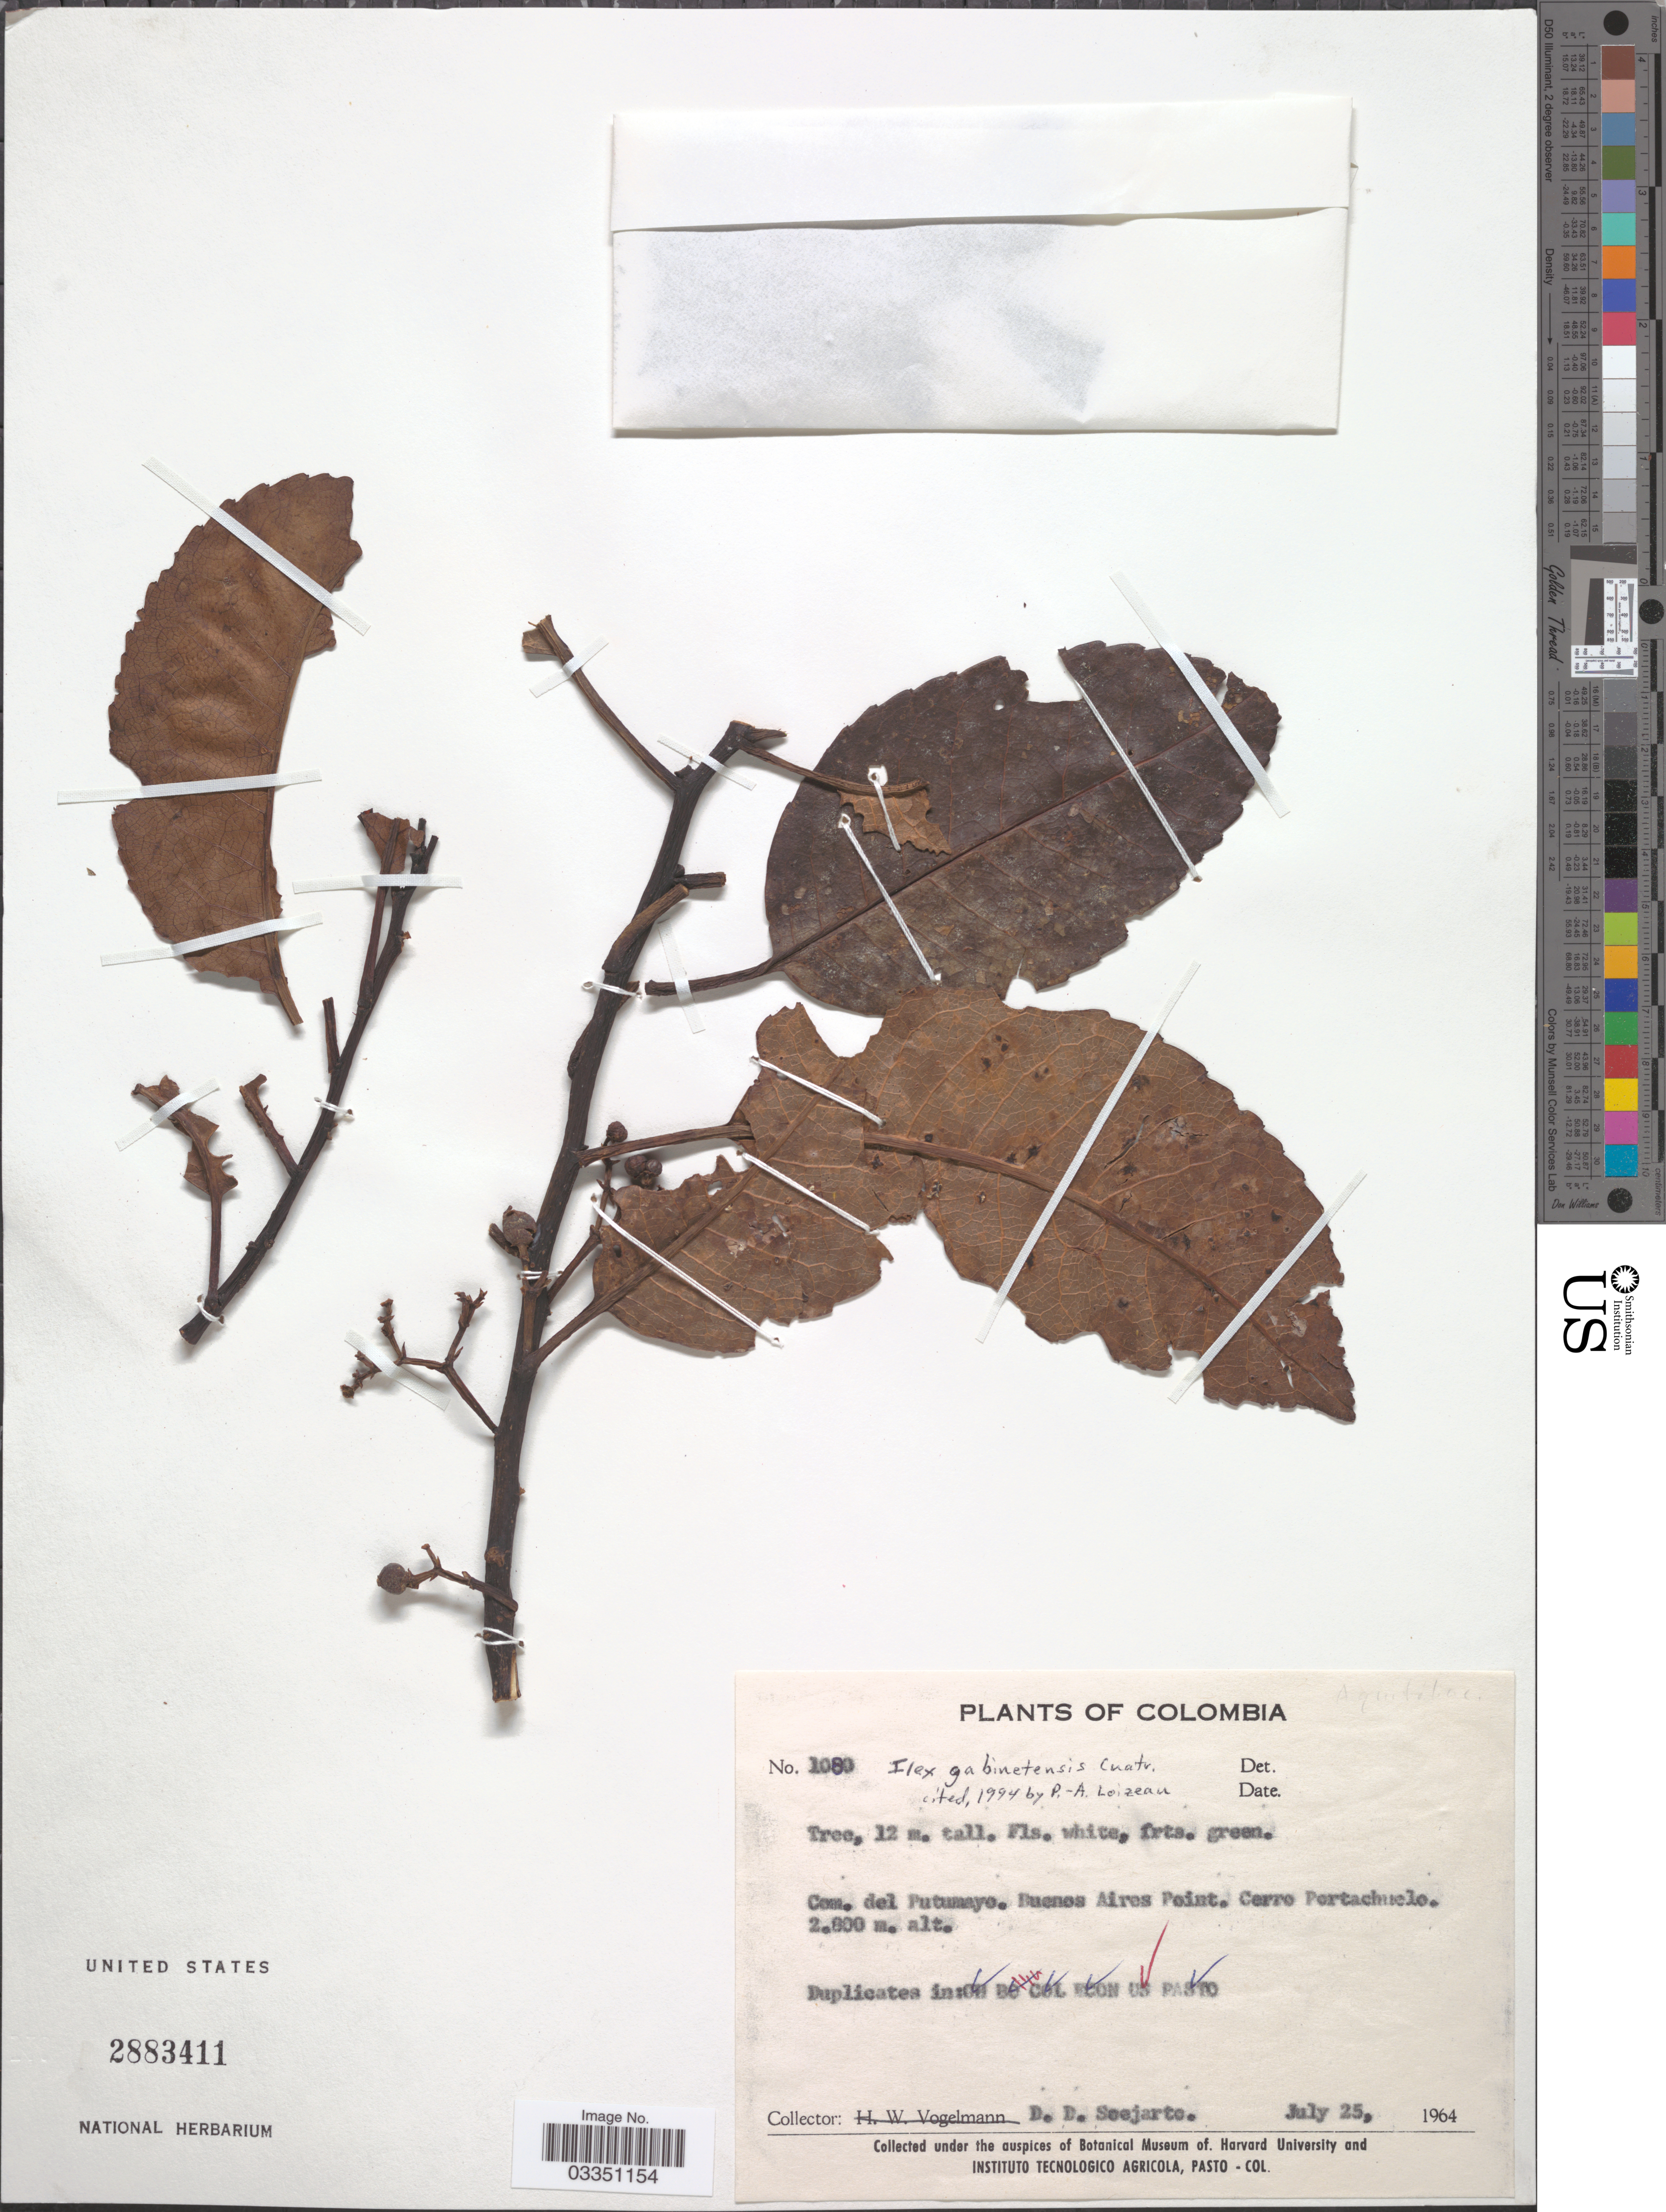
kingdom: Plantae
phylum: Tracheophyta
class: Magnoliopsida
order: Aquifoliales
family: Aquifoliaceae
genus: Ilex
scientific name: Ilex gabinetensis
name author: Cuatrec.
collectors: D. Seejarte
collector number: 1080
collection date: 1964-07-25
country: Colombia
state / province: Putumayo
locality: Com. del Putumayo. Buenas Aires Point. Cerro Portachuelo.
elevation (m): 2800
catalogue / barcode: US 2883411